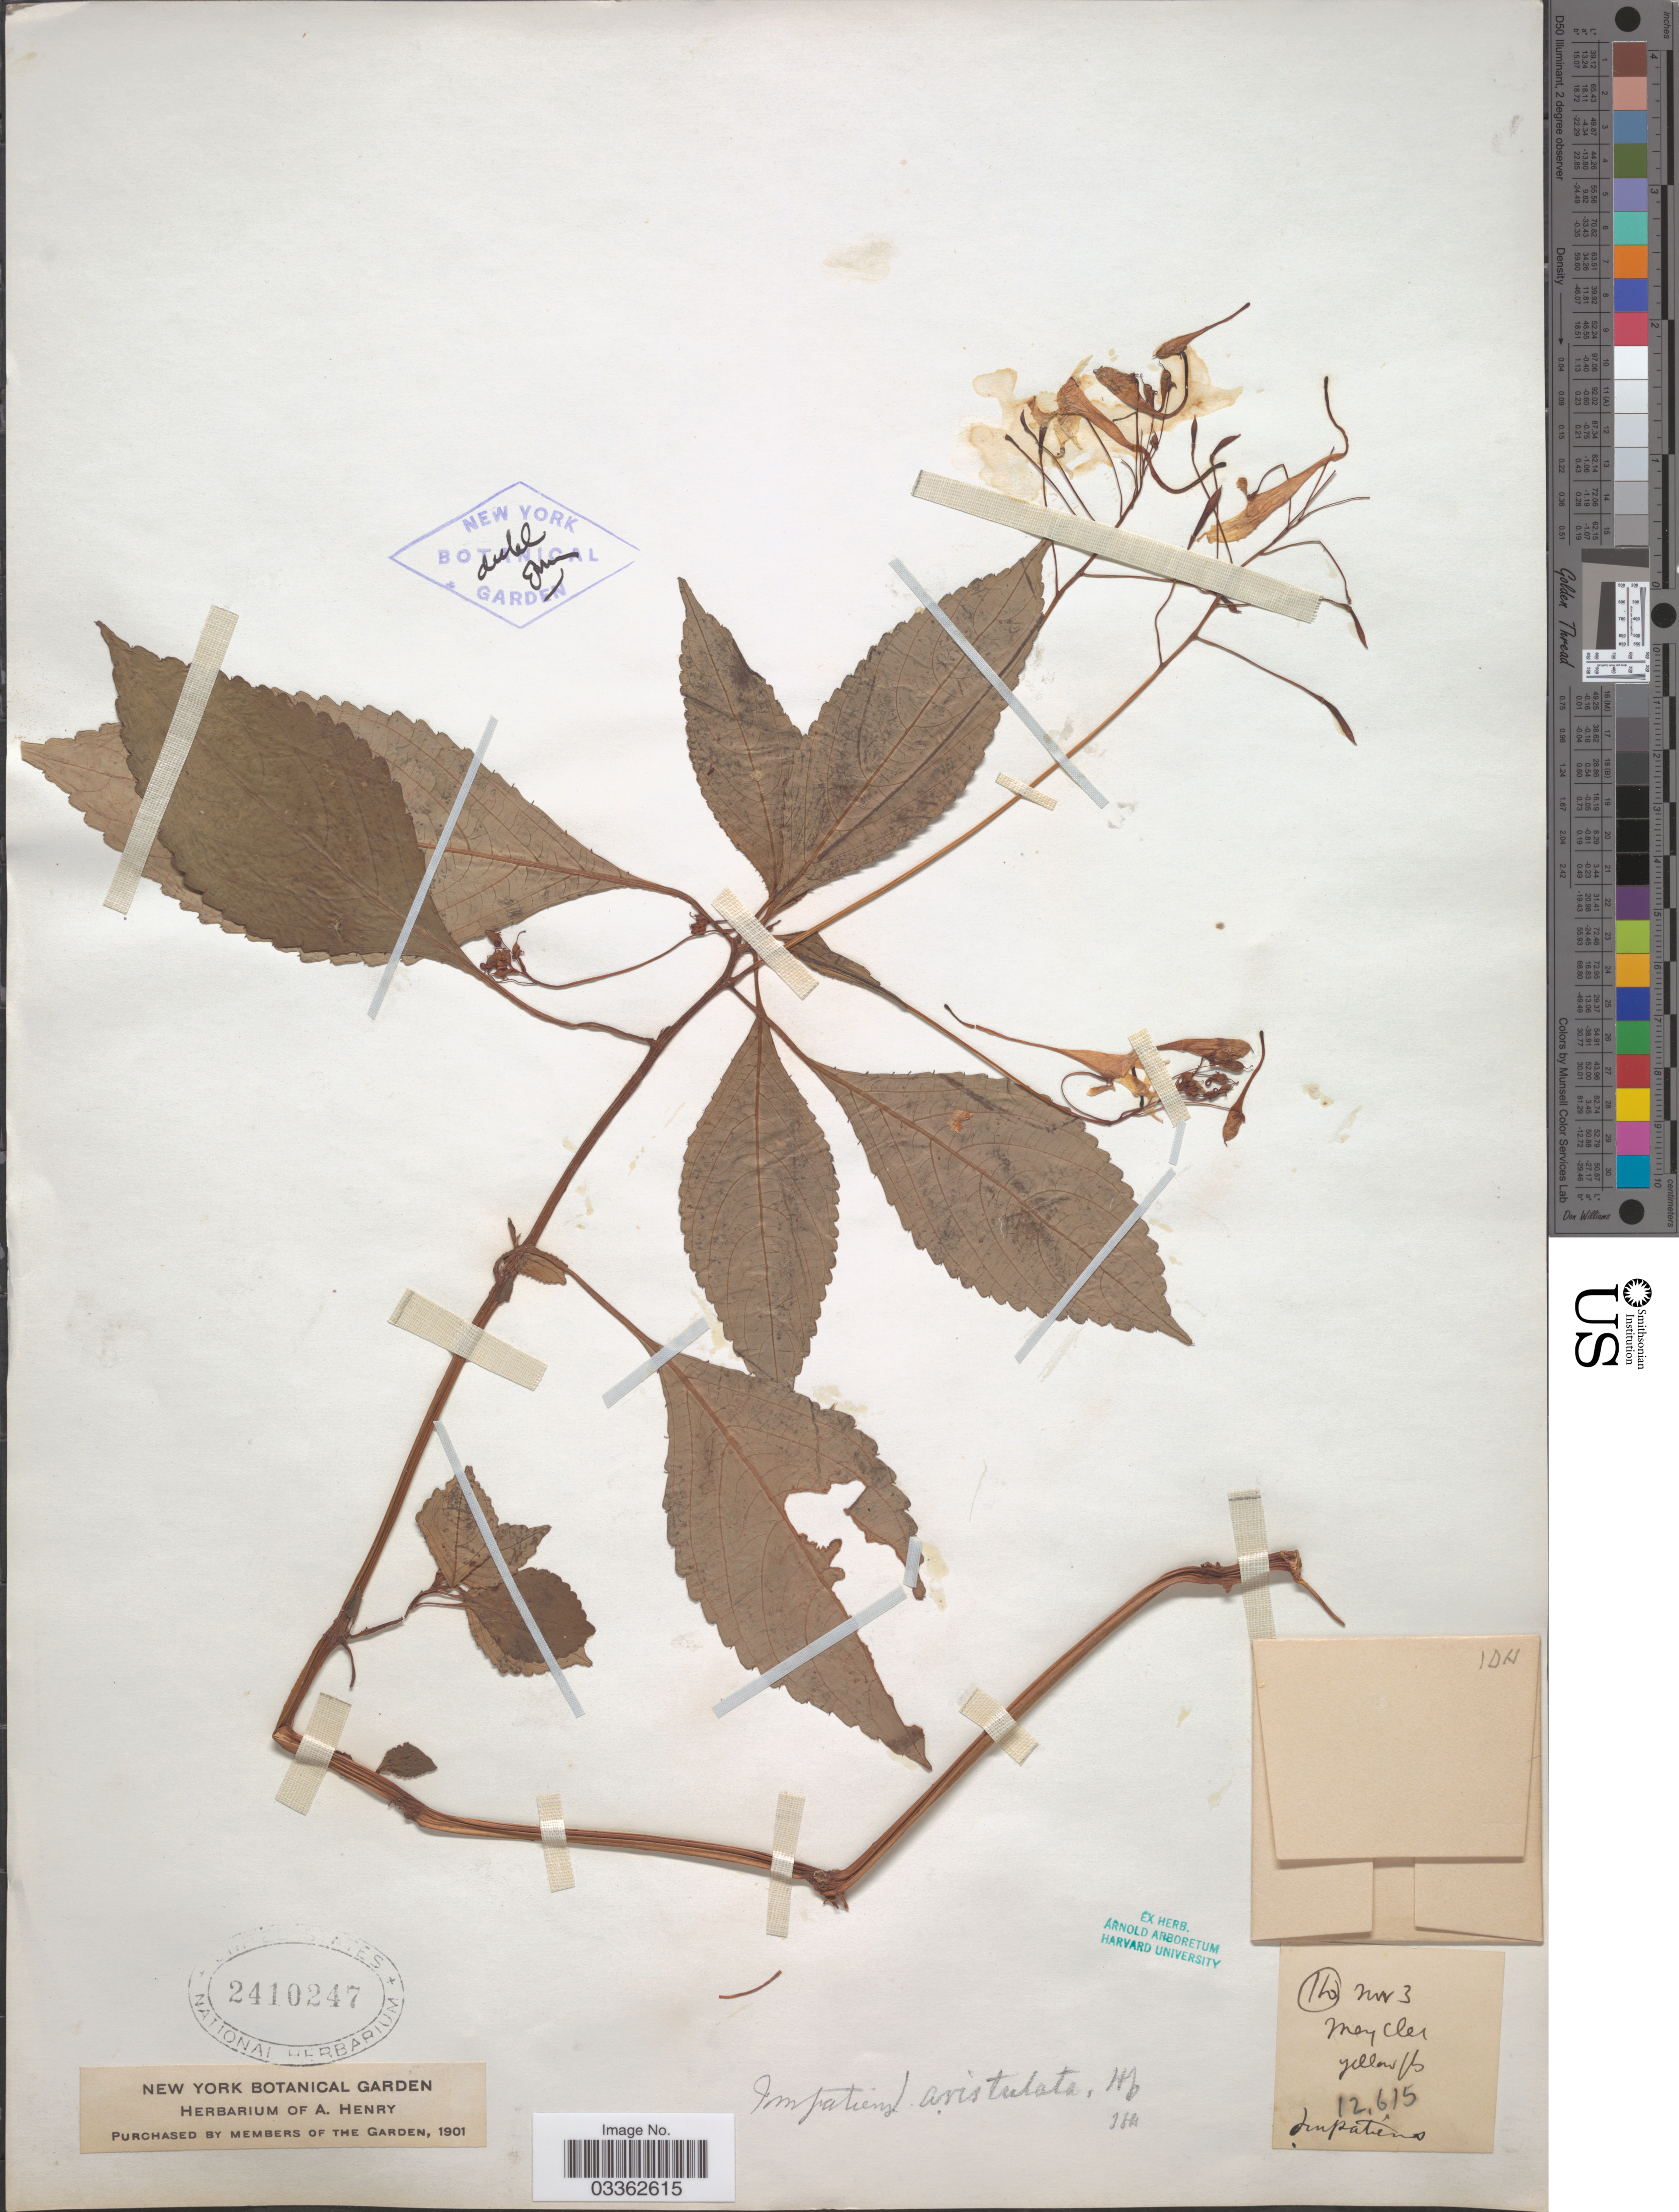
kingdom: Plantae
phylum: Tracheophyta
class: Magnoliopsida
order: Ericales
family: Balsaminaceae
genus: Impatiens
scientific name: Impatiens aristulata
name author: Hook. f.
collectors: Ex herb. A. Henry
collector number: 12615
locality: Meyclei [interpreted].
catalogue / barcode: US 2410247